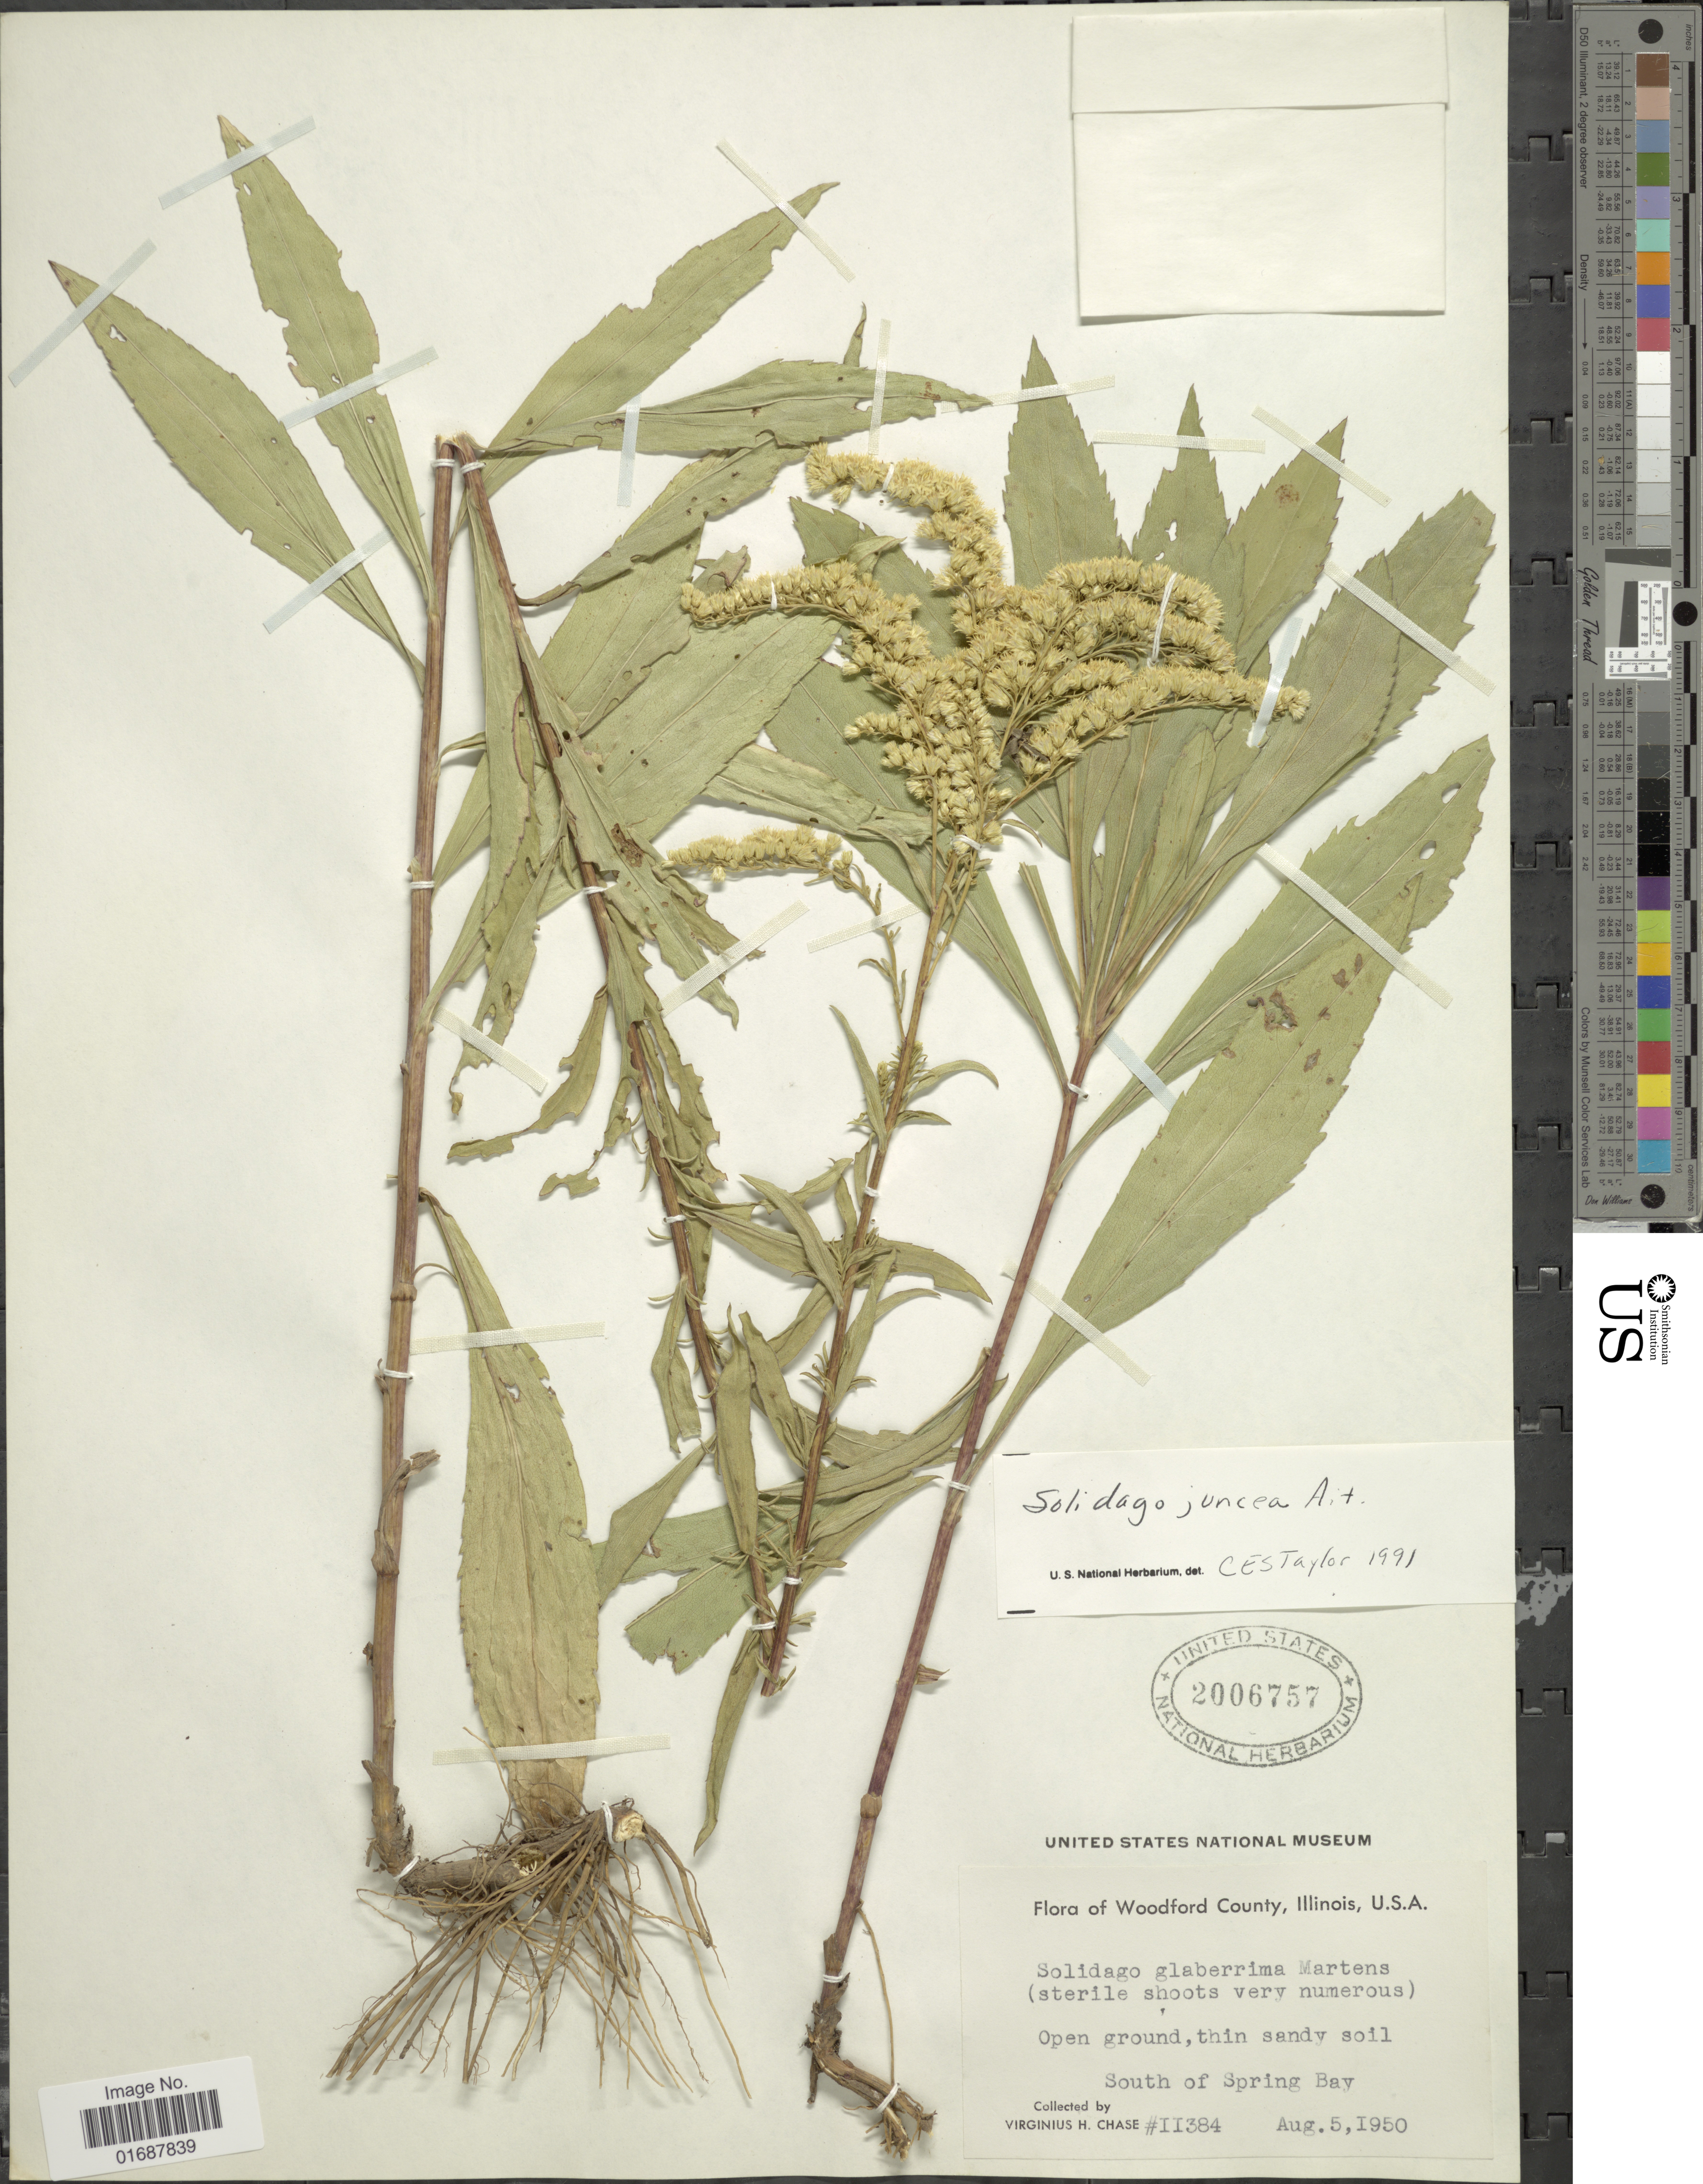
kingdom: Plantae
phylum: Tracheophyta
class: Magnoliopsida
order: Asterales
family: Asteraceae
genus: Solidago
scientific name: Solidago juncea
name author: Aiton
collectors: V. H. Chase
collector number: II384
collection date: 1950-08-05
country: United States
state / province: Illinois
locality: Woodford County. South of Spring Bay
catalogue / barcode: US 2006757